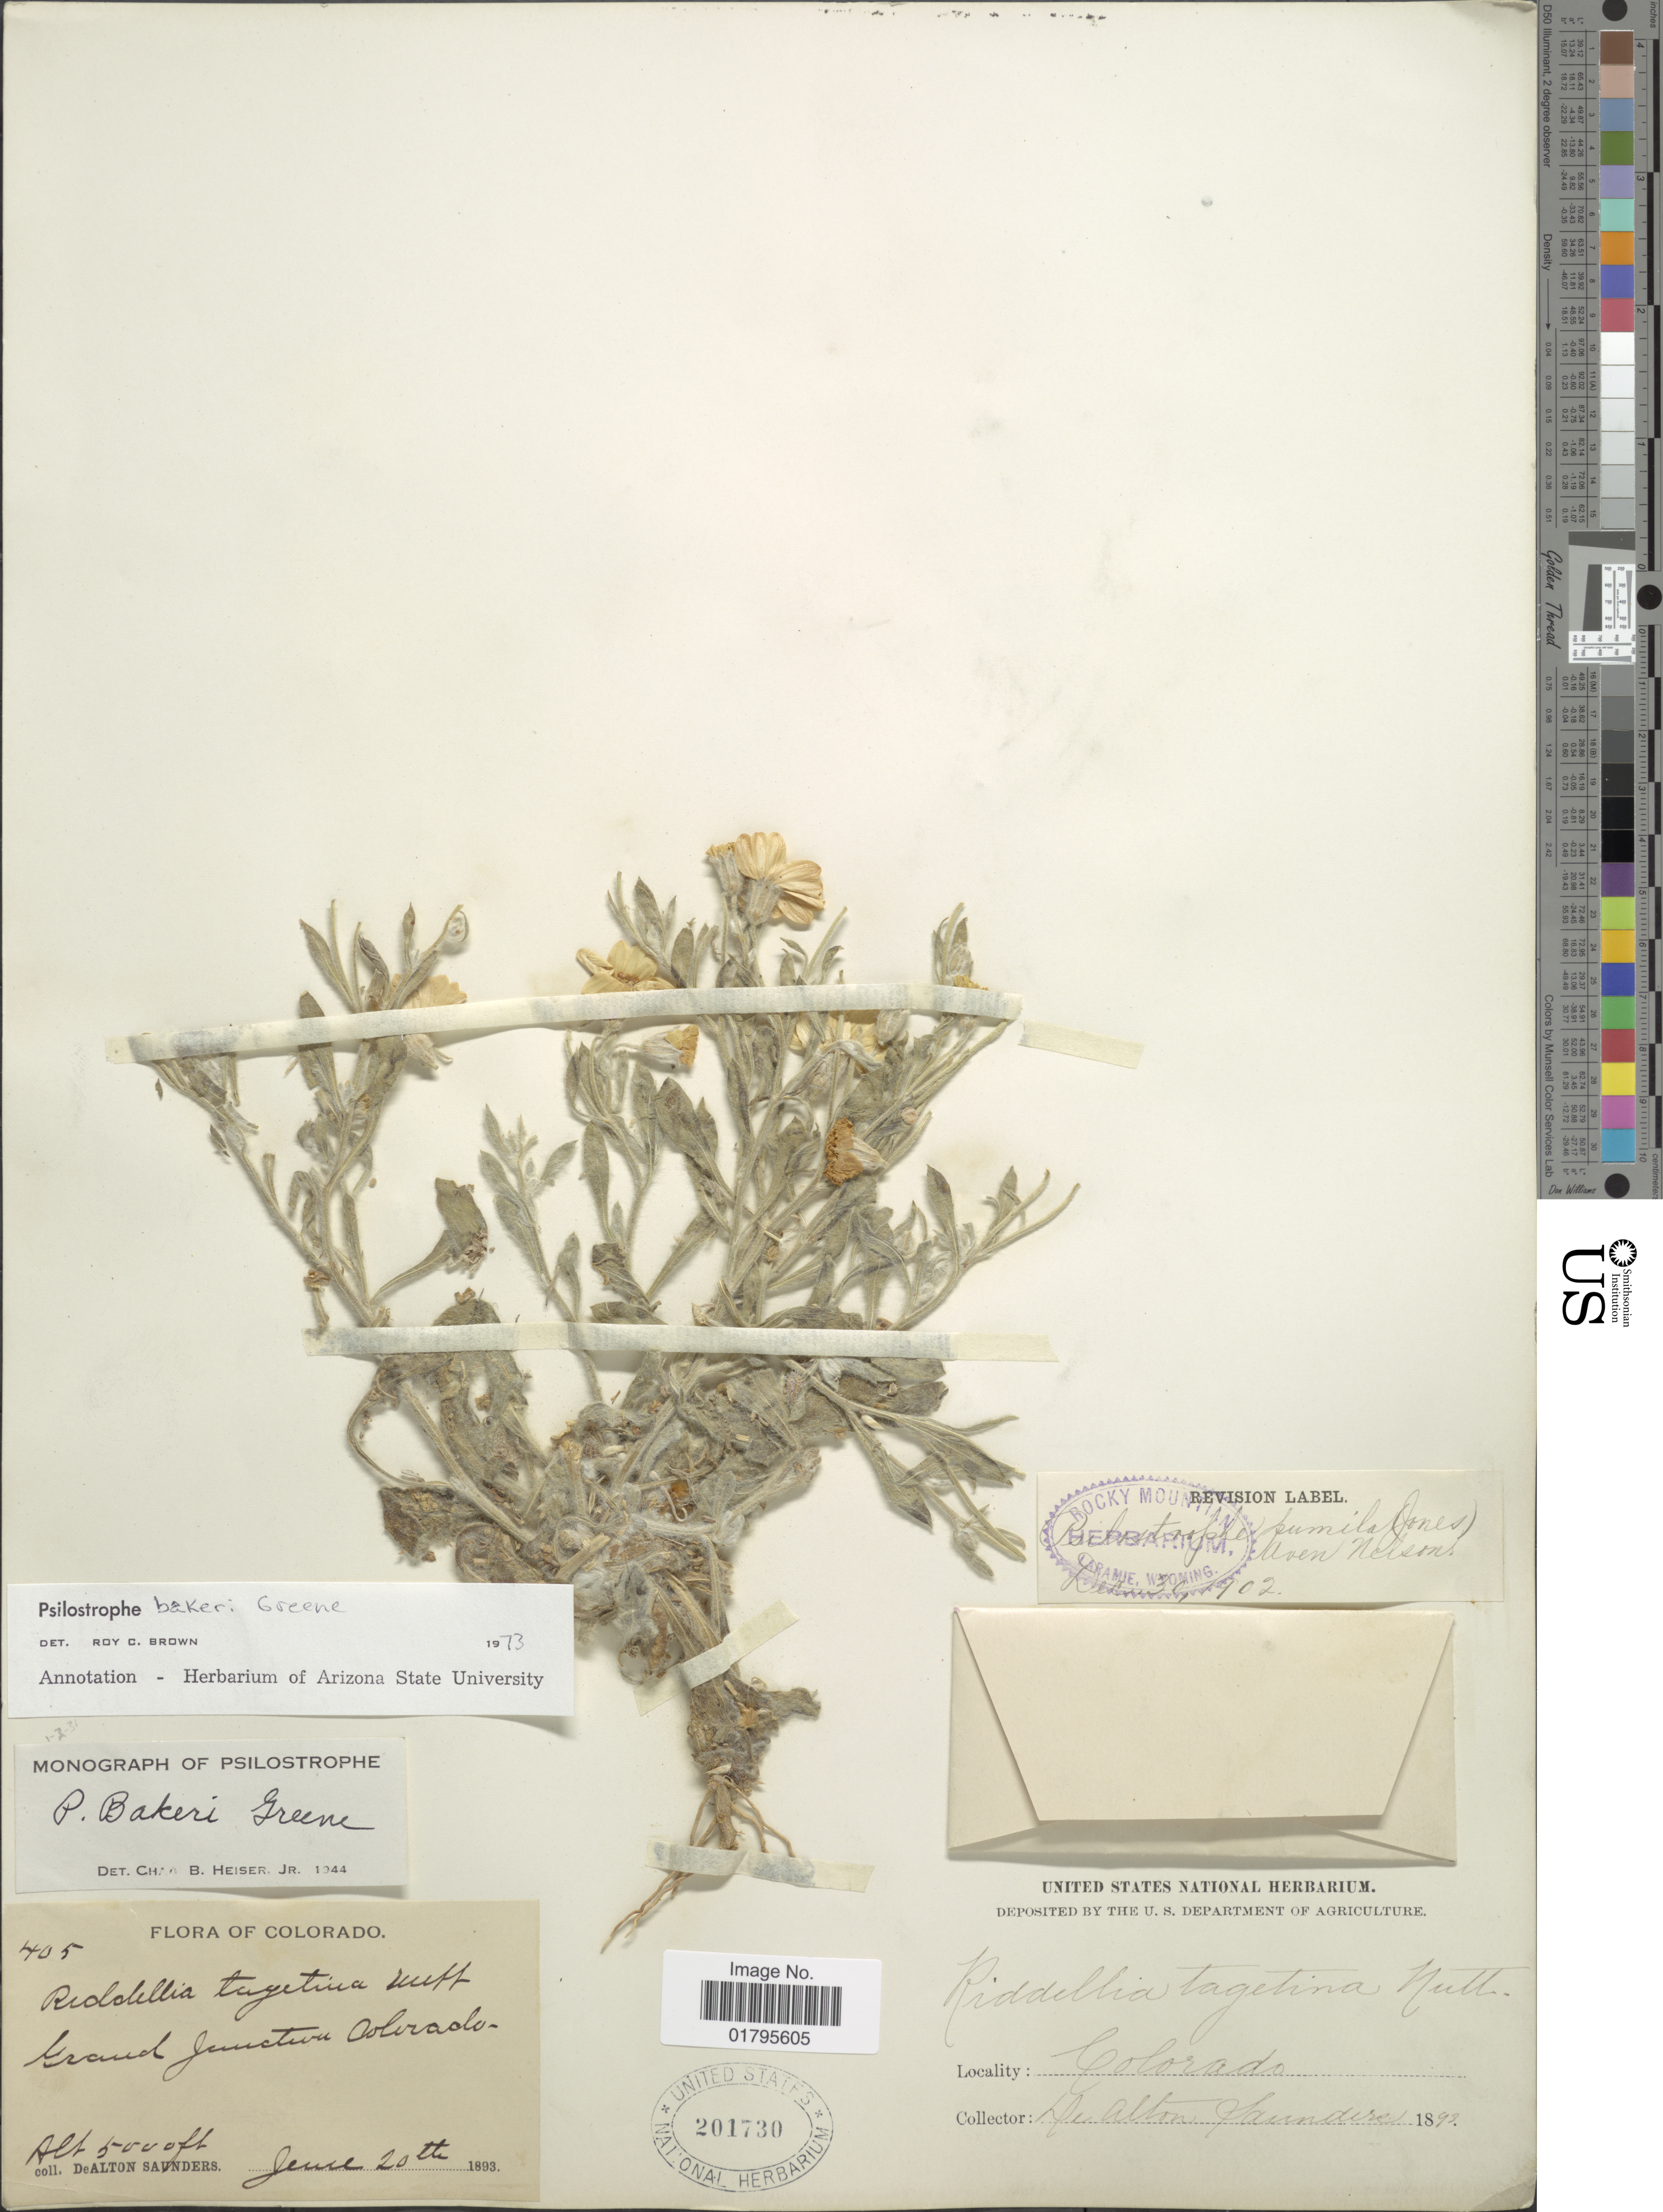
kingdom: Plantae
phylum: Tracheophyta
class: Magnoliopsida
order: Asterales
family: Asteraceae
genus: Psilostrophe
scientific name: Psilostrophe bakeri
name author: Greene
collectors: D. A. Saunders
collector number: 405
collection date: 1893-06-20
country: United States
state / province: Colorado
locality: Grand Junction Colorado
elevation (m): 1524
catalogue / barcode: US 201730